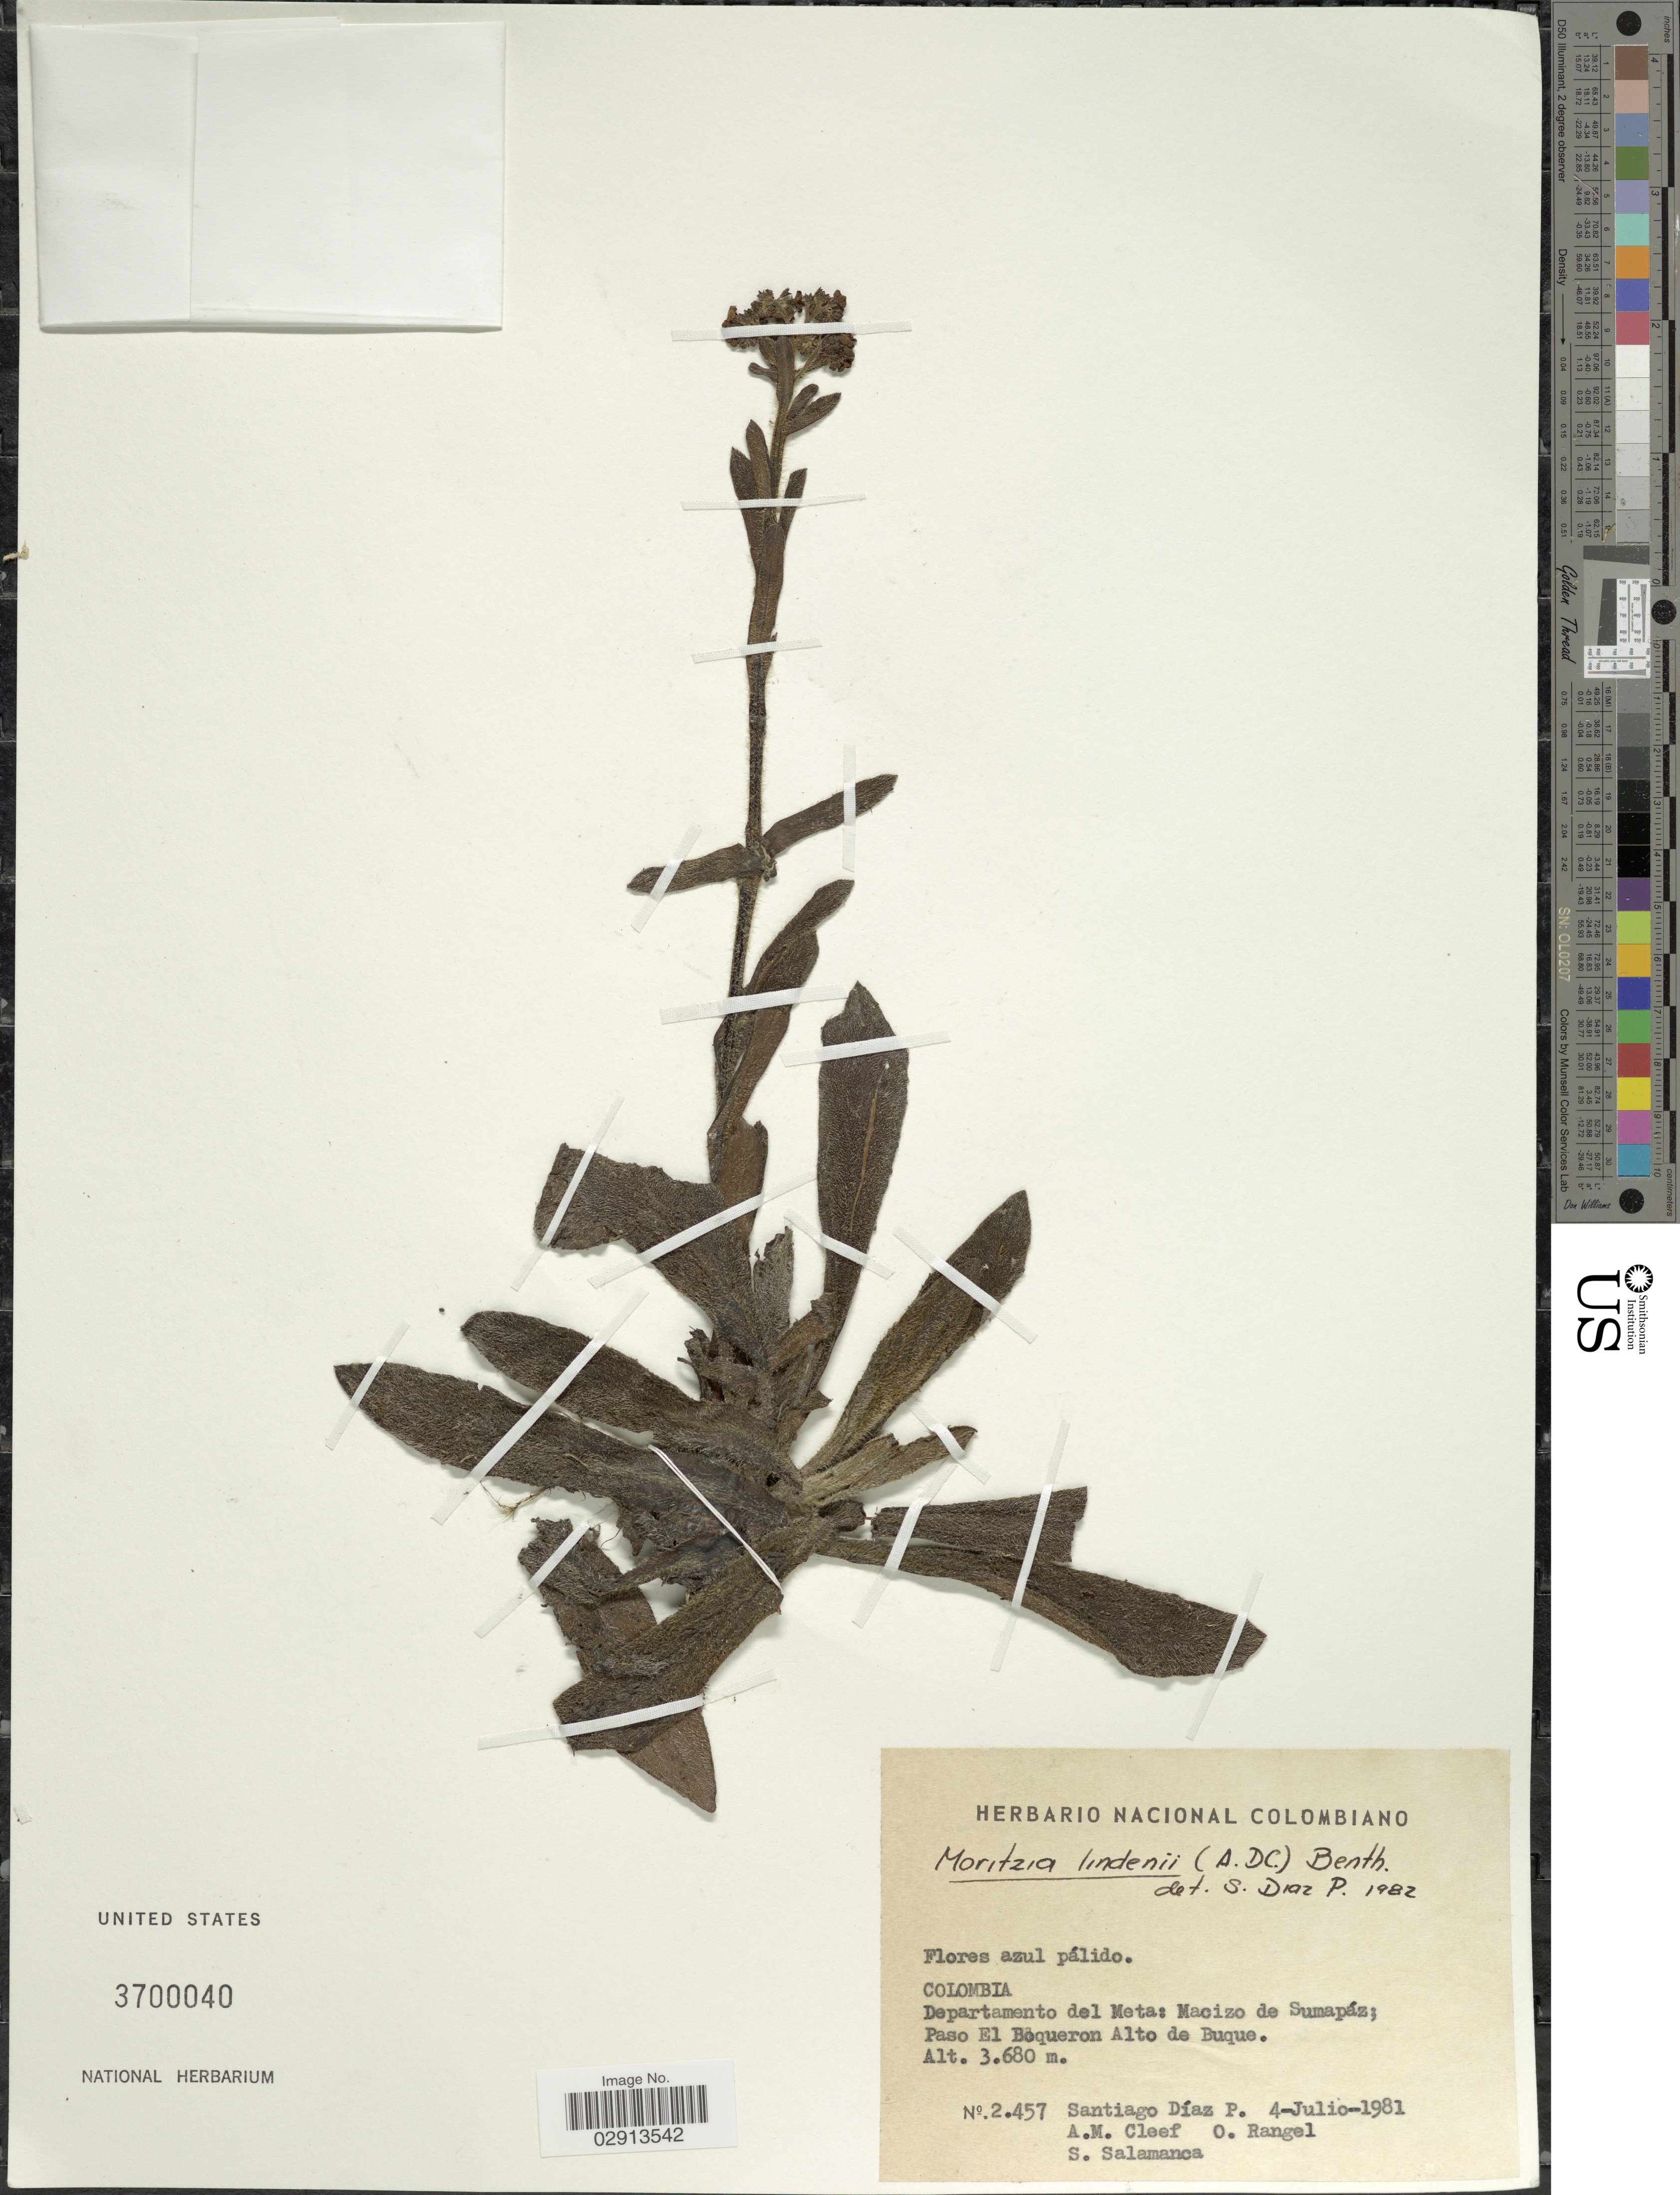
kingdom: Plantae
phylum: Tracheophyta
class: Magnoliopsida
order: Boraginales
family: Boraginaceae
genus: Moritzia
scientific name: Moritzia lindenii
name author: (DC.) Benth.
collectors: S. Diaz P., A. M. Cleef, O. Rangel & S. Salamanca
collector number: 2457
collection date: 1981-07-04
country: Colombia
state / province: Meta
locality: Departamento del Meta: Macizo de Sumapáz; Paso El Boqueron Alto de Buque.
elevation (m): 3680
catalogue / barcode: US 3700040